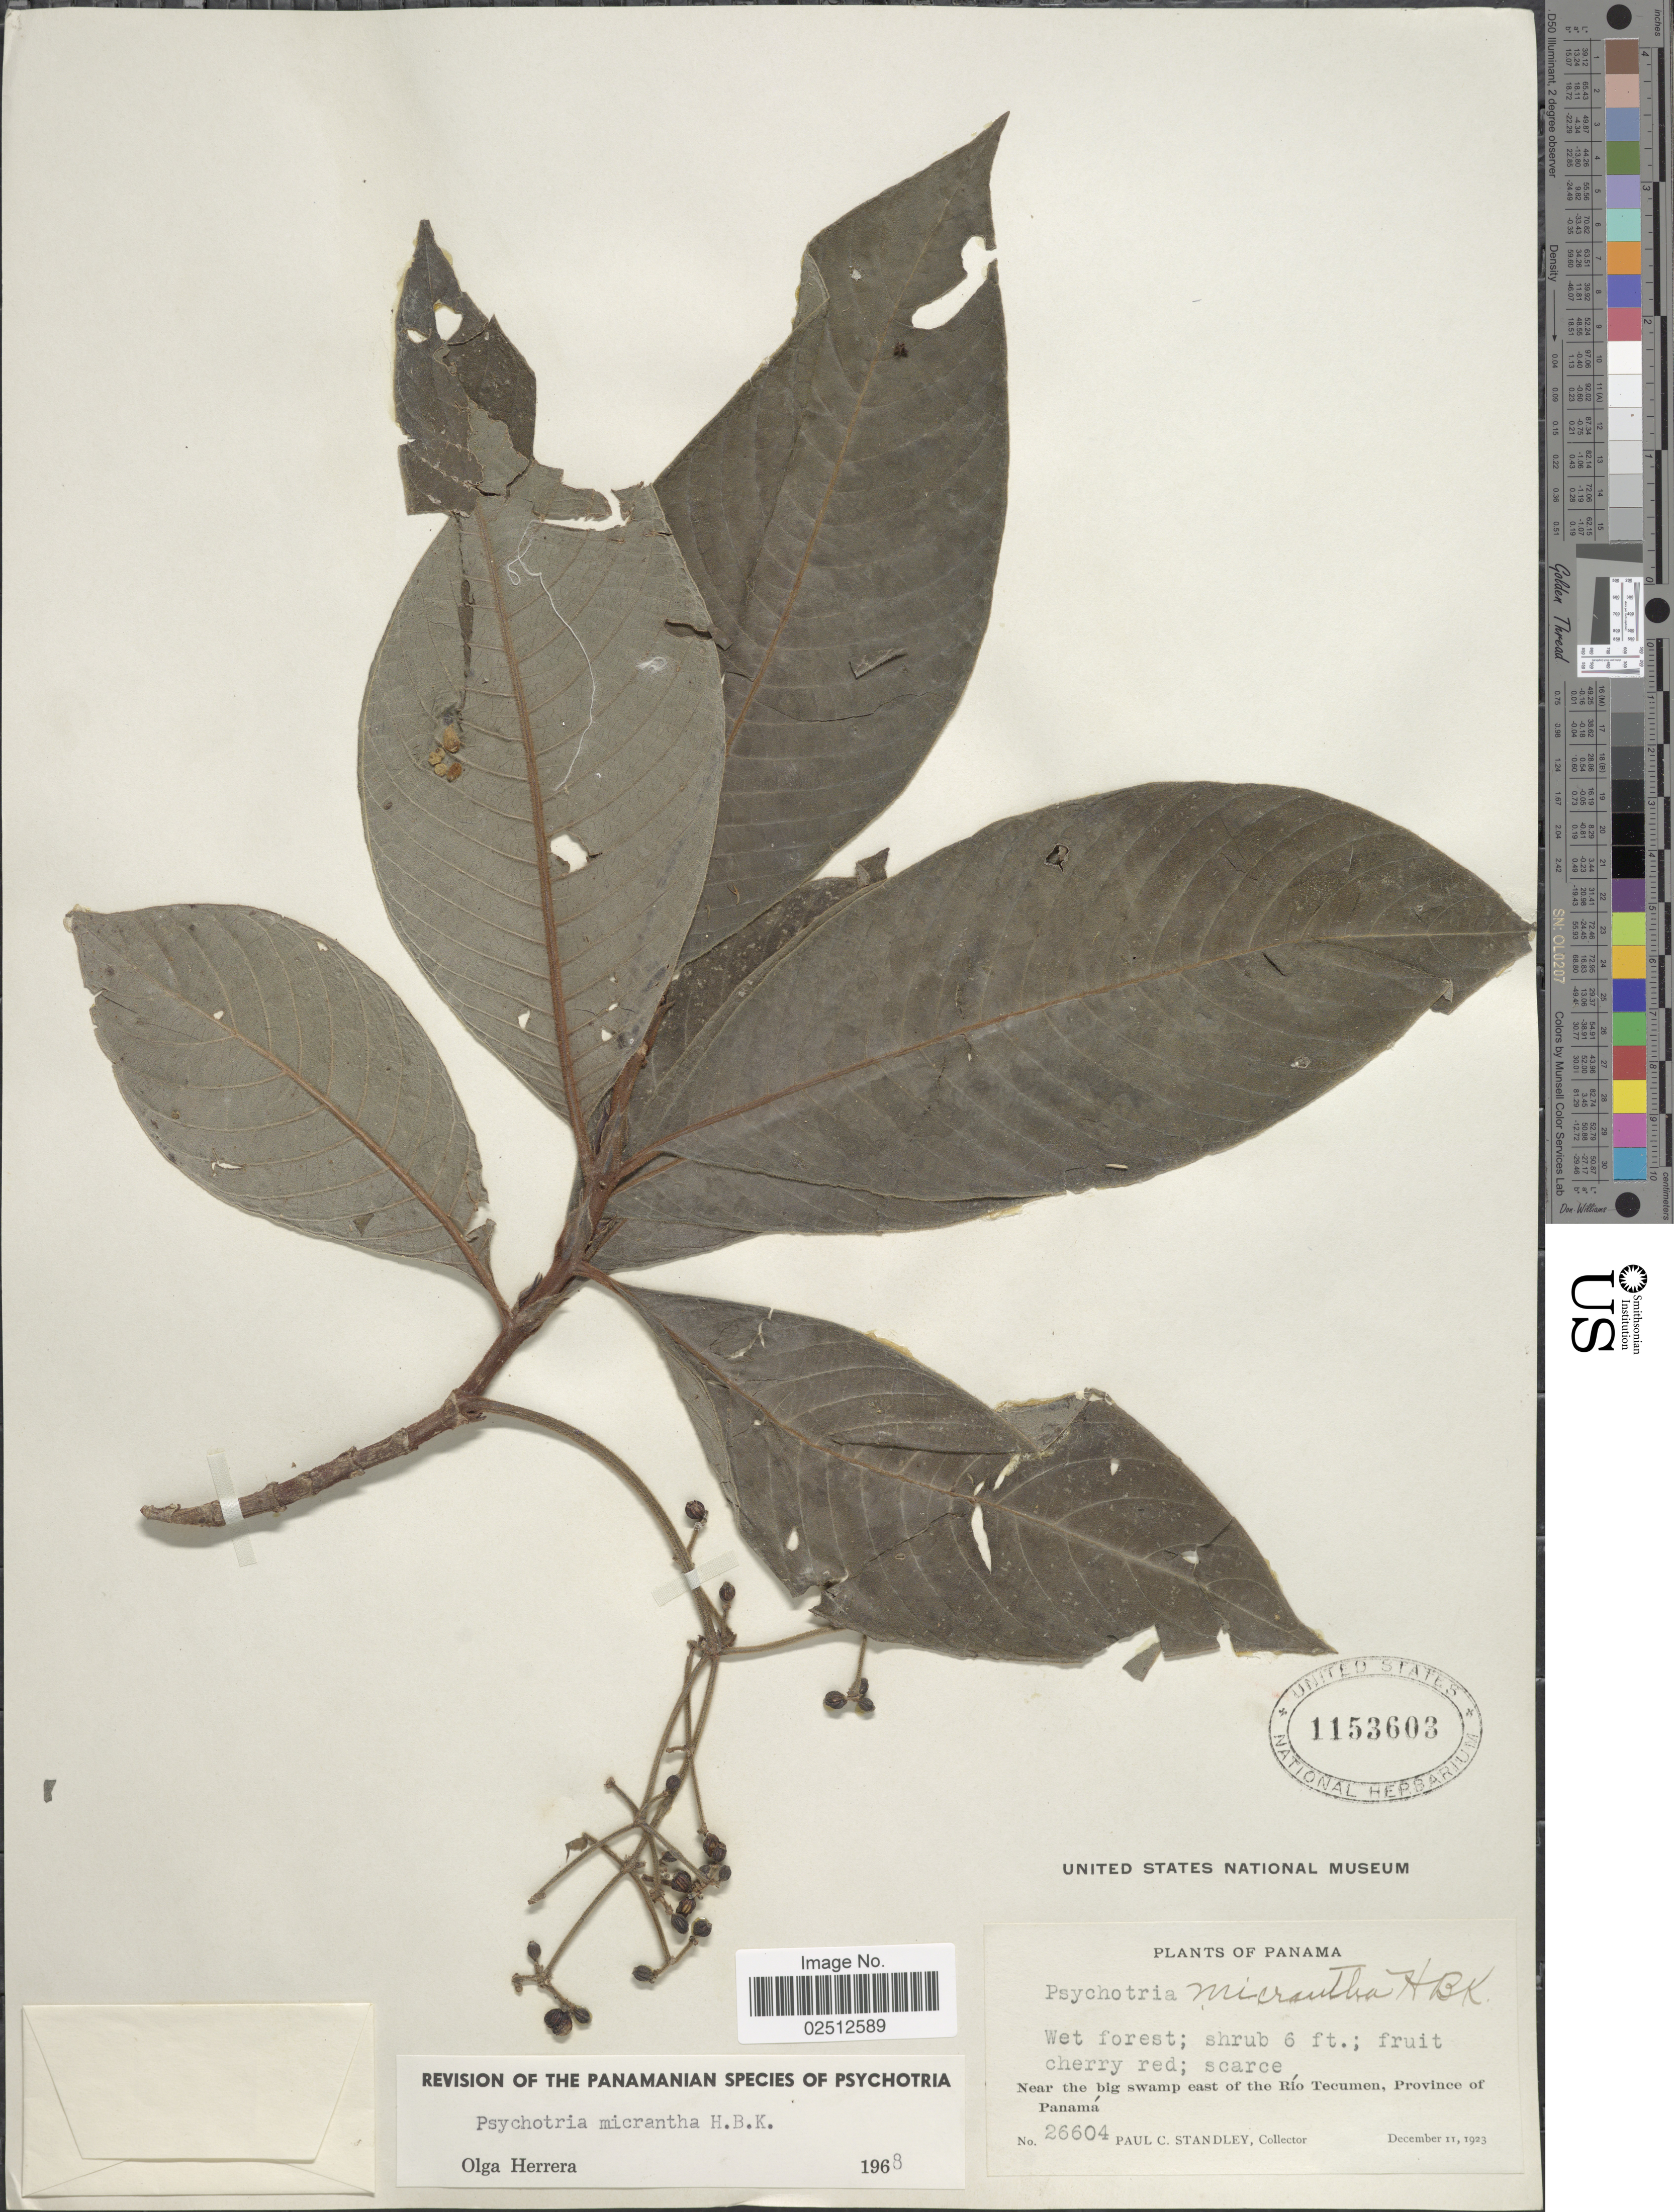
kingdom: Plantae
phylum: Tracheophyta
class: Magnoliopsida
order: Gentianales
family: Rubiaceae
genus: Psychotria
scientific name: Psychotria micrantha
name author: Kunth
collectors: P. C. Standley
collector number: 26604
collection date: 1923-12-11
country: Panama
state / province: Panamá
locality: Near the big swamp east of the Rio Tecumen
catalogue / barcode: US 1153603